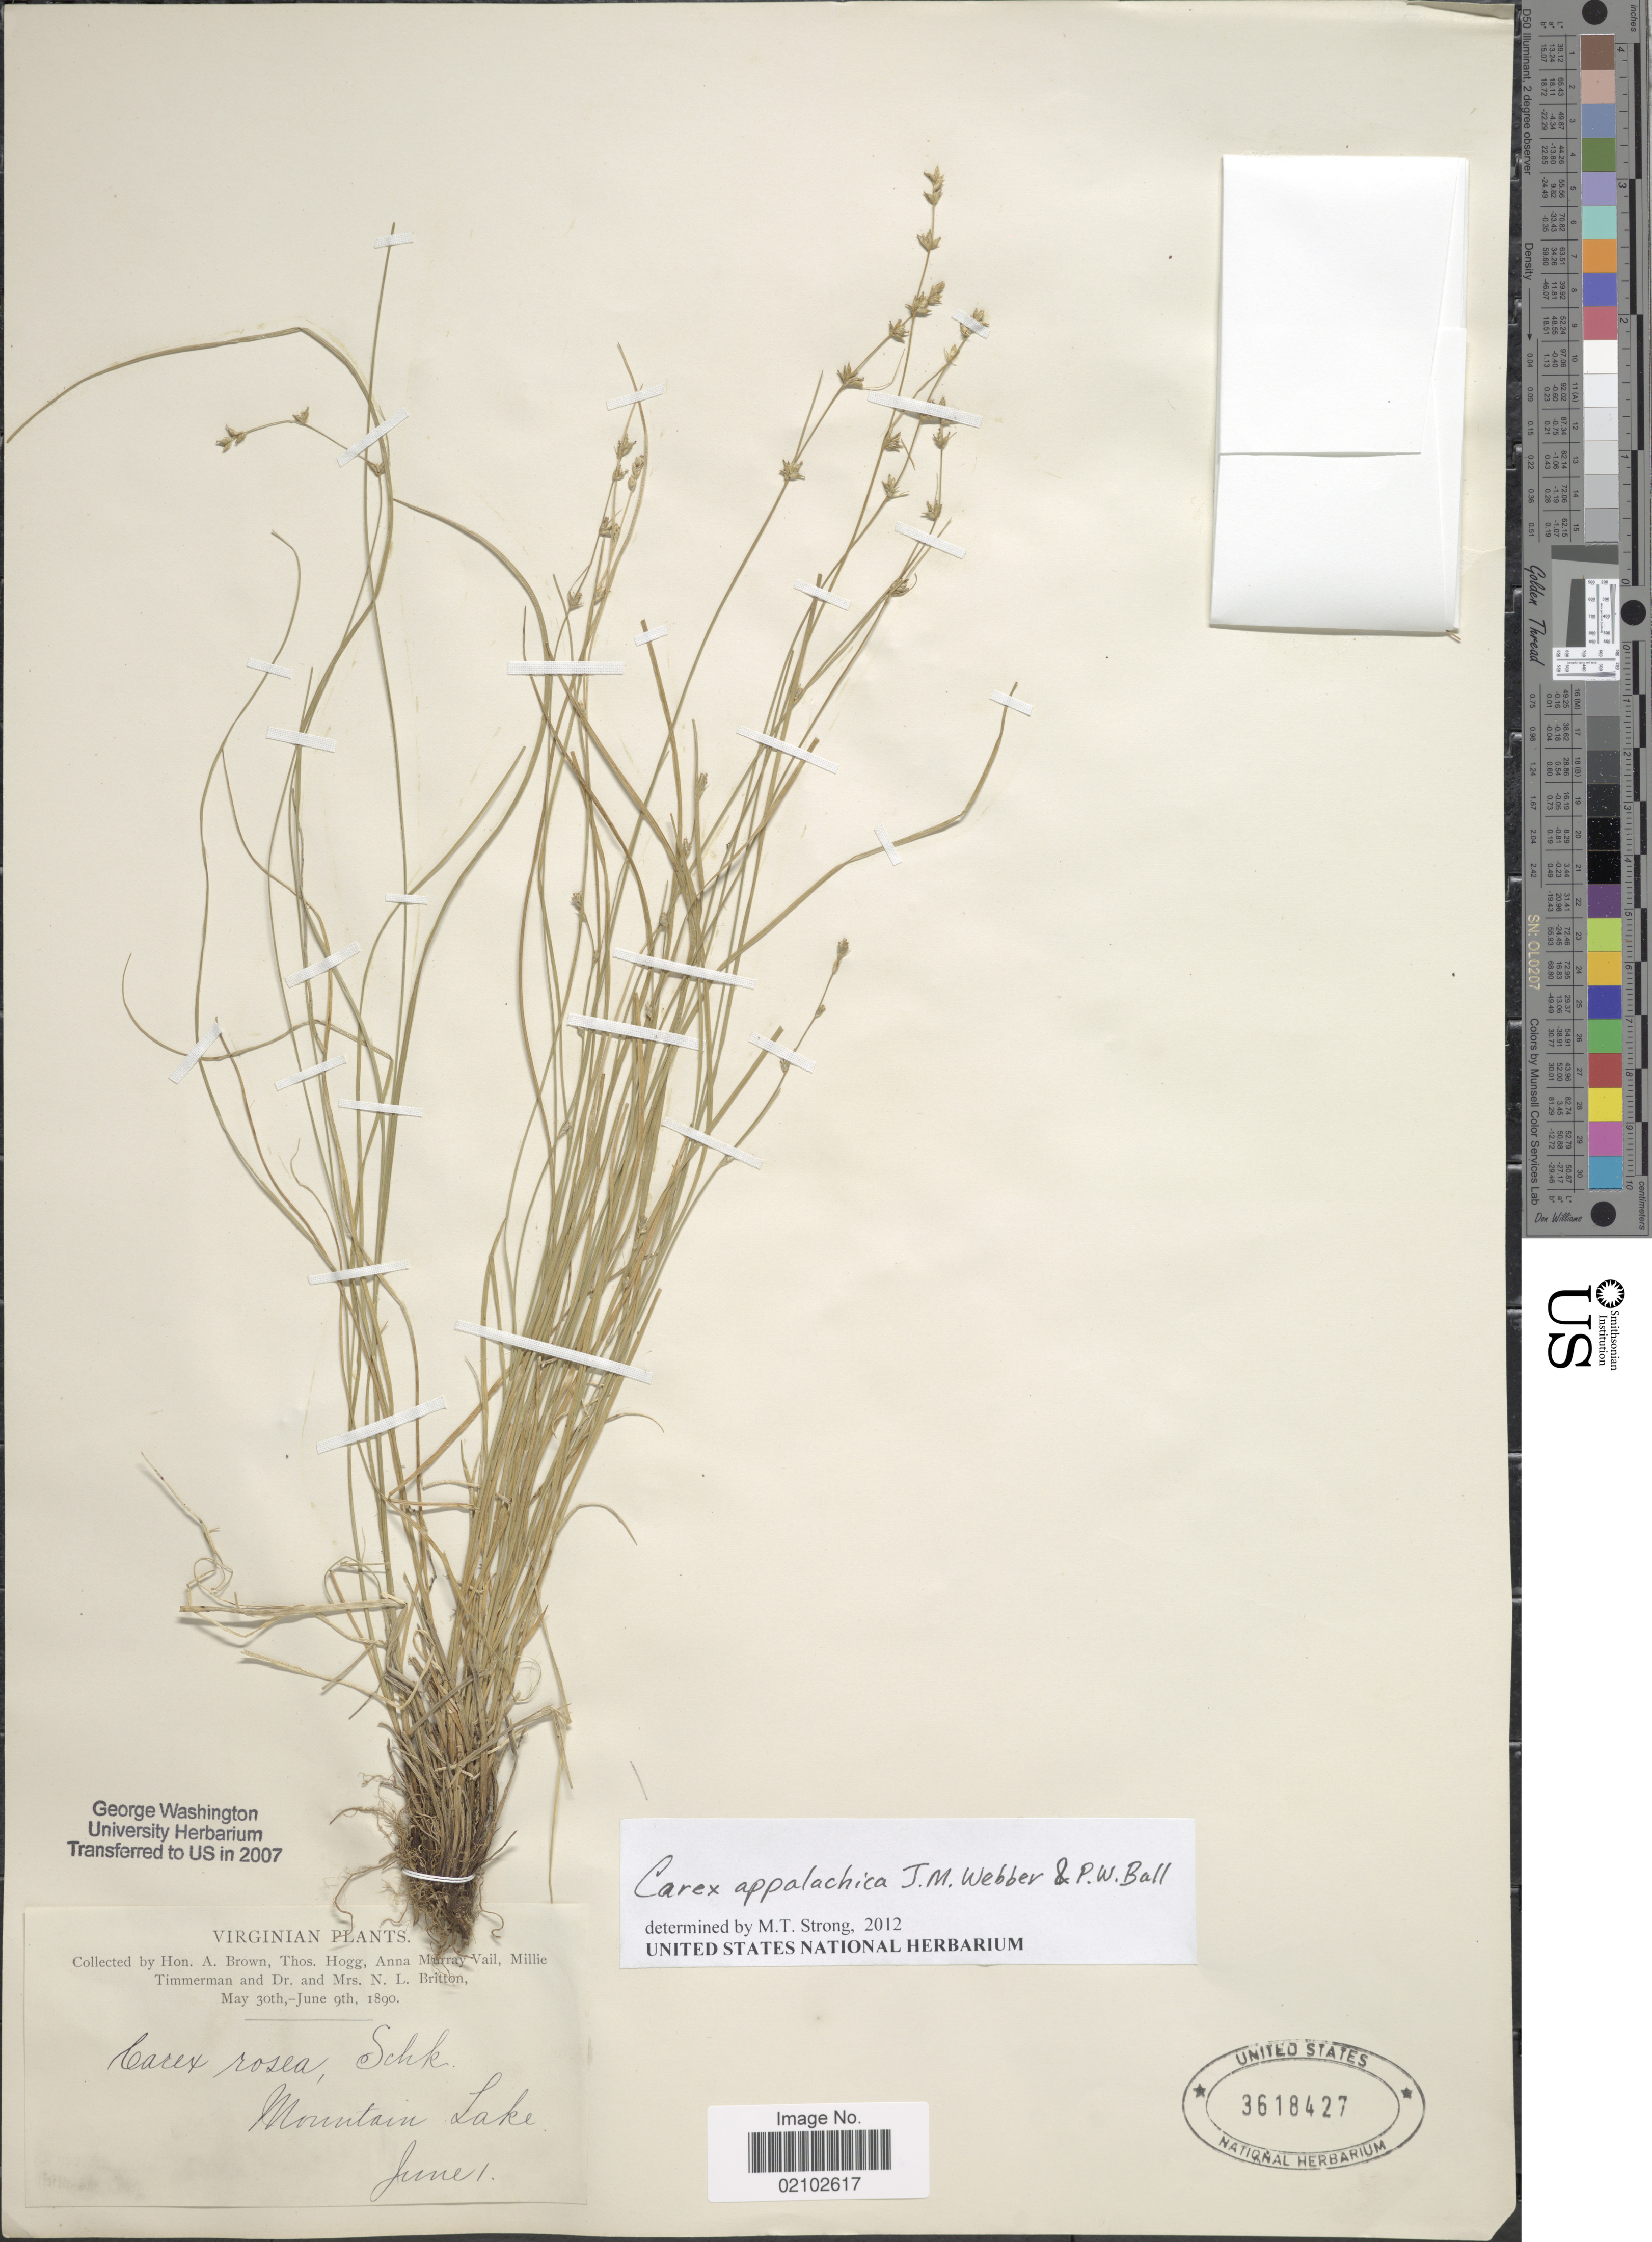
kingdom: Plantae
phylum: Tracheophyta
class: Liliopsida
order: Poales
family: Cyperaceae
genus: Carex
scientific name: Carex appalachica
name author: J.M. Webber & P.W. Ball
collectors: H. A. Brown, T. Hogg, A. Vail, M. Timmerman & et al.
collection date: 1890-06-01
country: United States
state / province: Virginia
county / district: Giles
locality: Mountain Lake.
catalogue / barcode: US 3618427